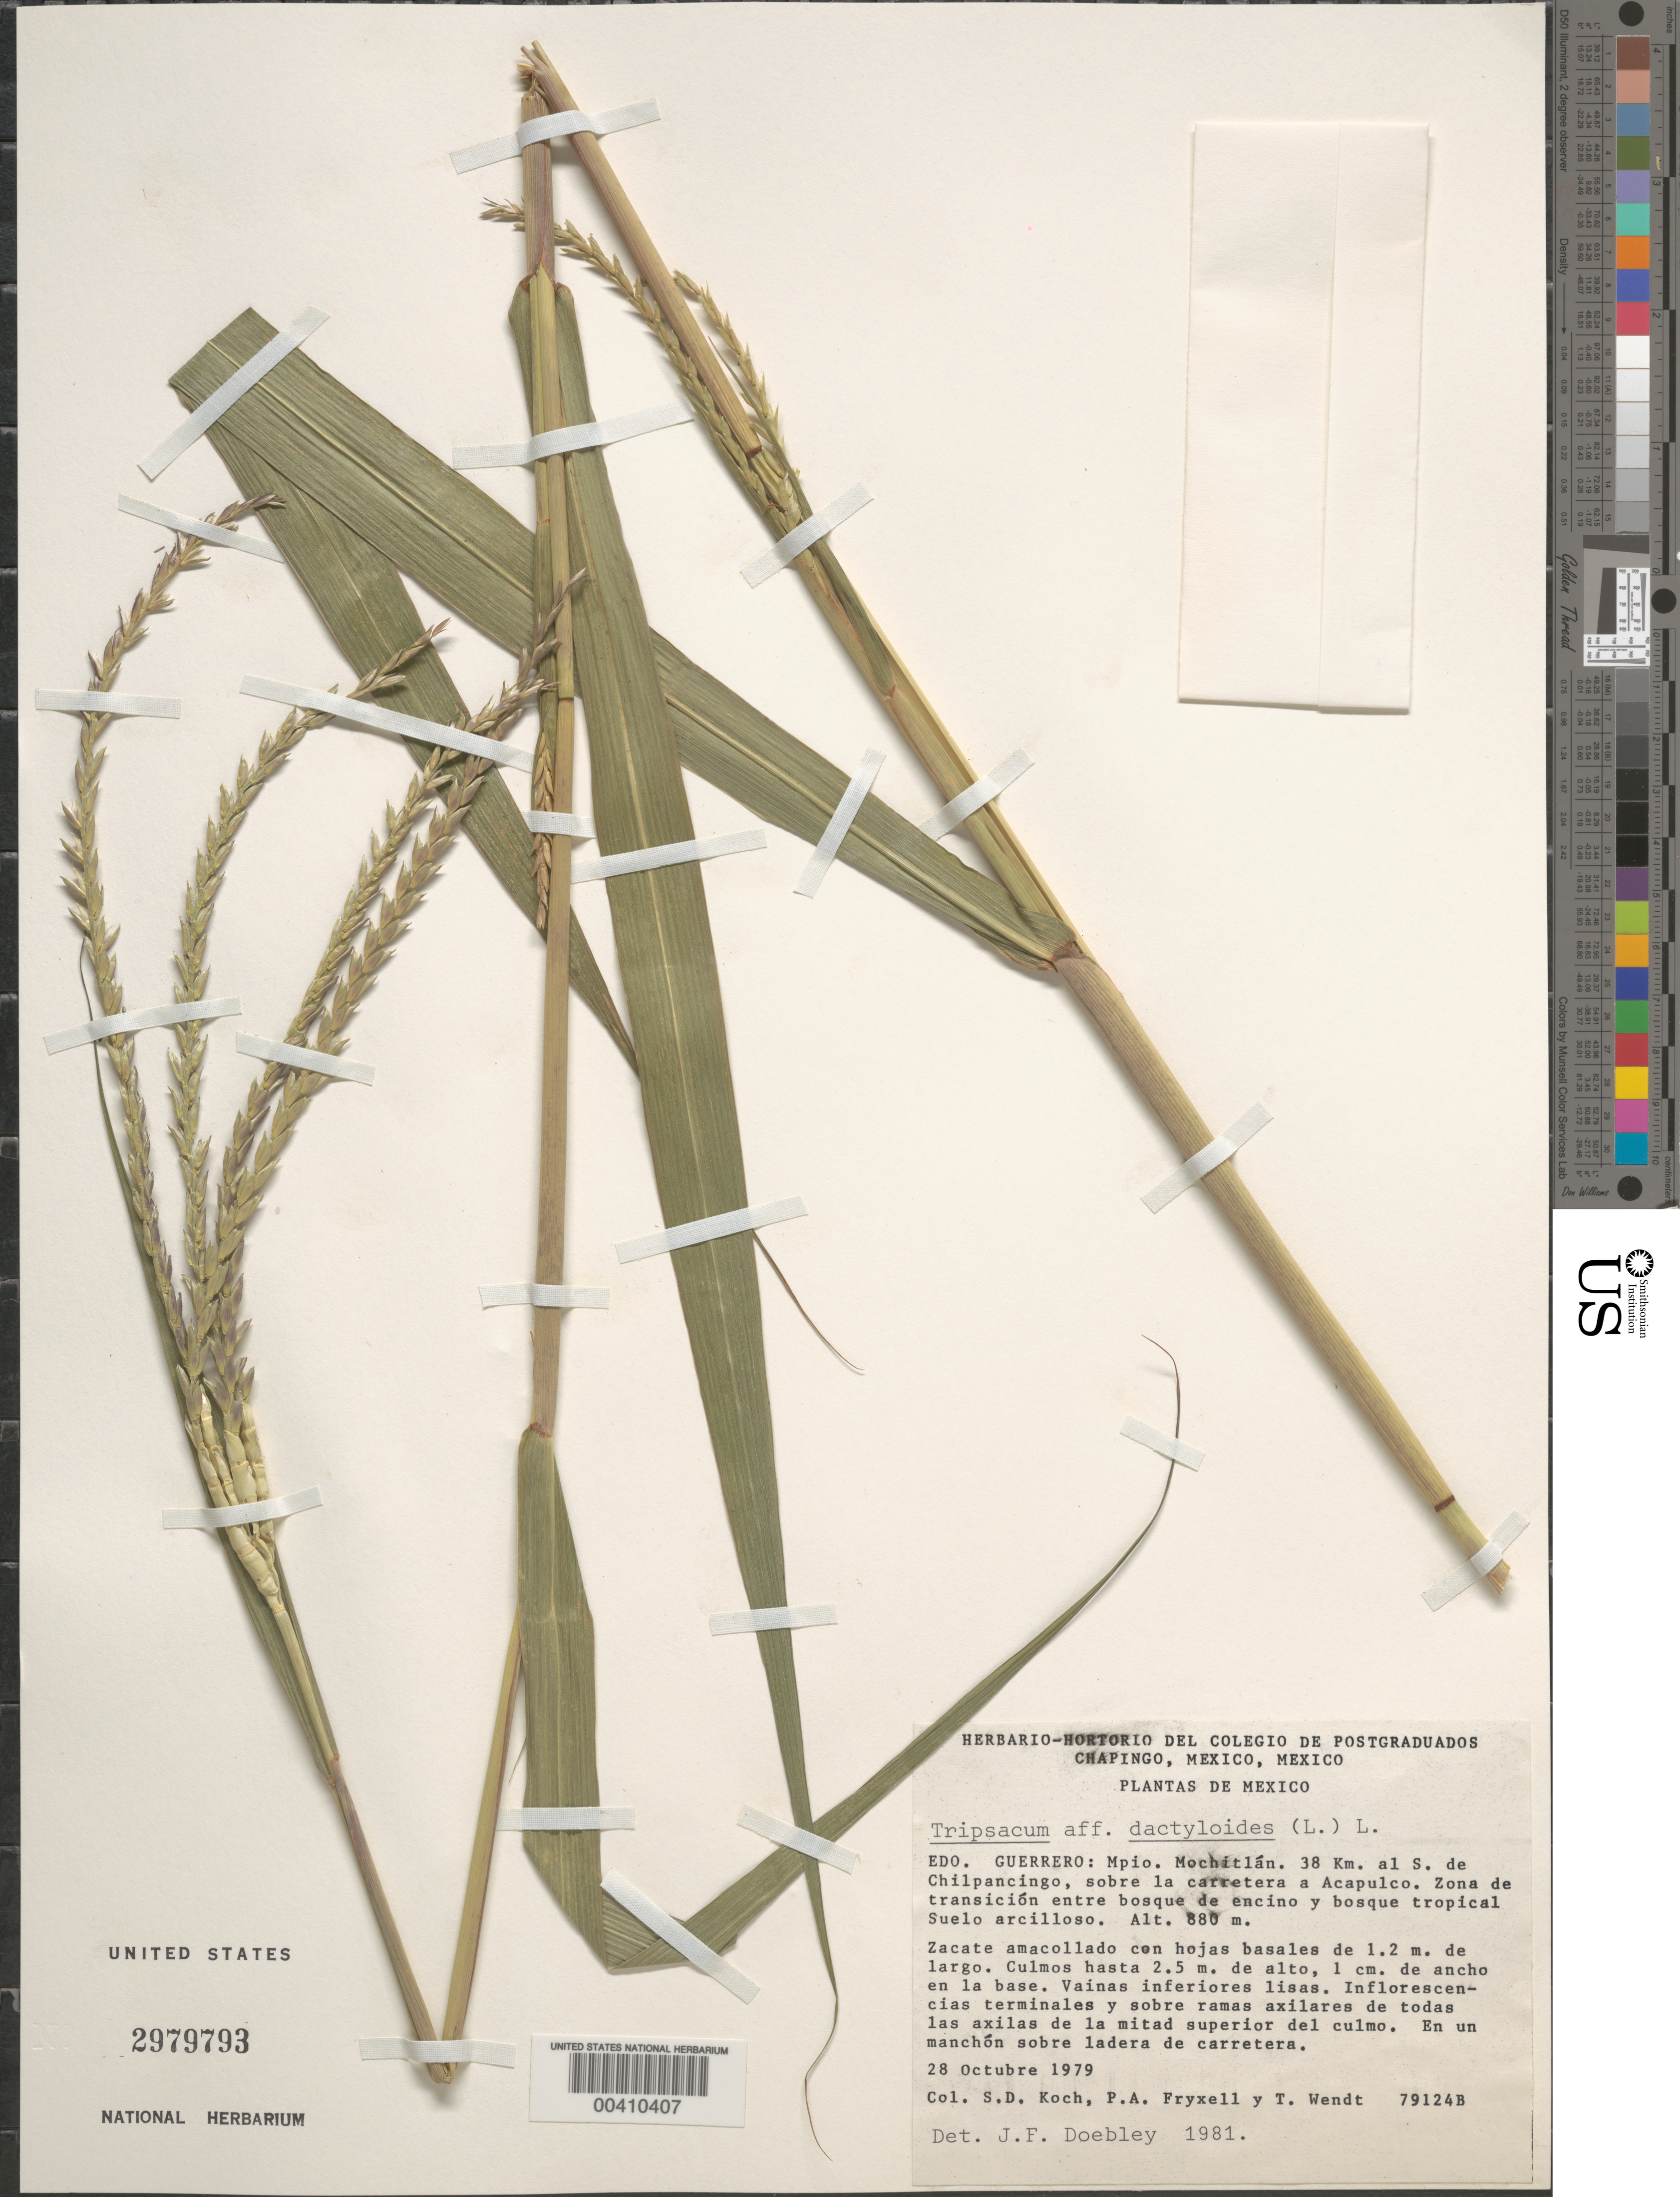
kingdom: Plantae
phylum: Tracheophyta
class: Liliopsida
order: Poales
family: Poaceae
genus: Tripsacum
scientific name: Tripsacum dactyloides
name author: (L.) L.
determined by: Doebley, John F.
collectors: S. D. Koch, P. A. Fryxell & T. L. Wendt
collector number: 79124B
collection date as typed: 28 Oct 1979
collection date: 1979-10-28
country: Mexico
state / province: Guerrero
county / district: Mochitlán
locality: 38 km S of Chilpancingo, along the hwy to Acapulco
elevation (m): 880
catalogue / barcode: US 2979793